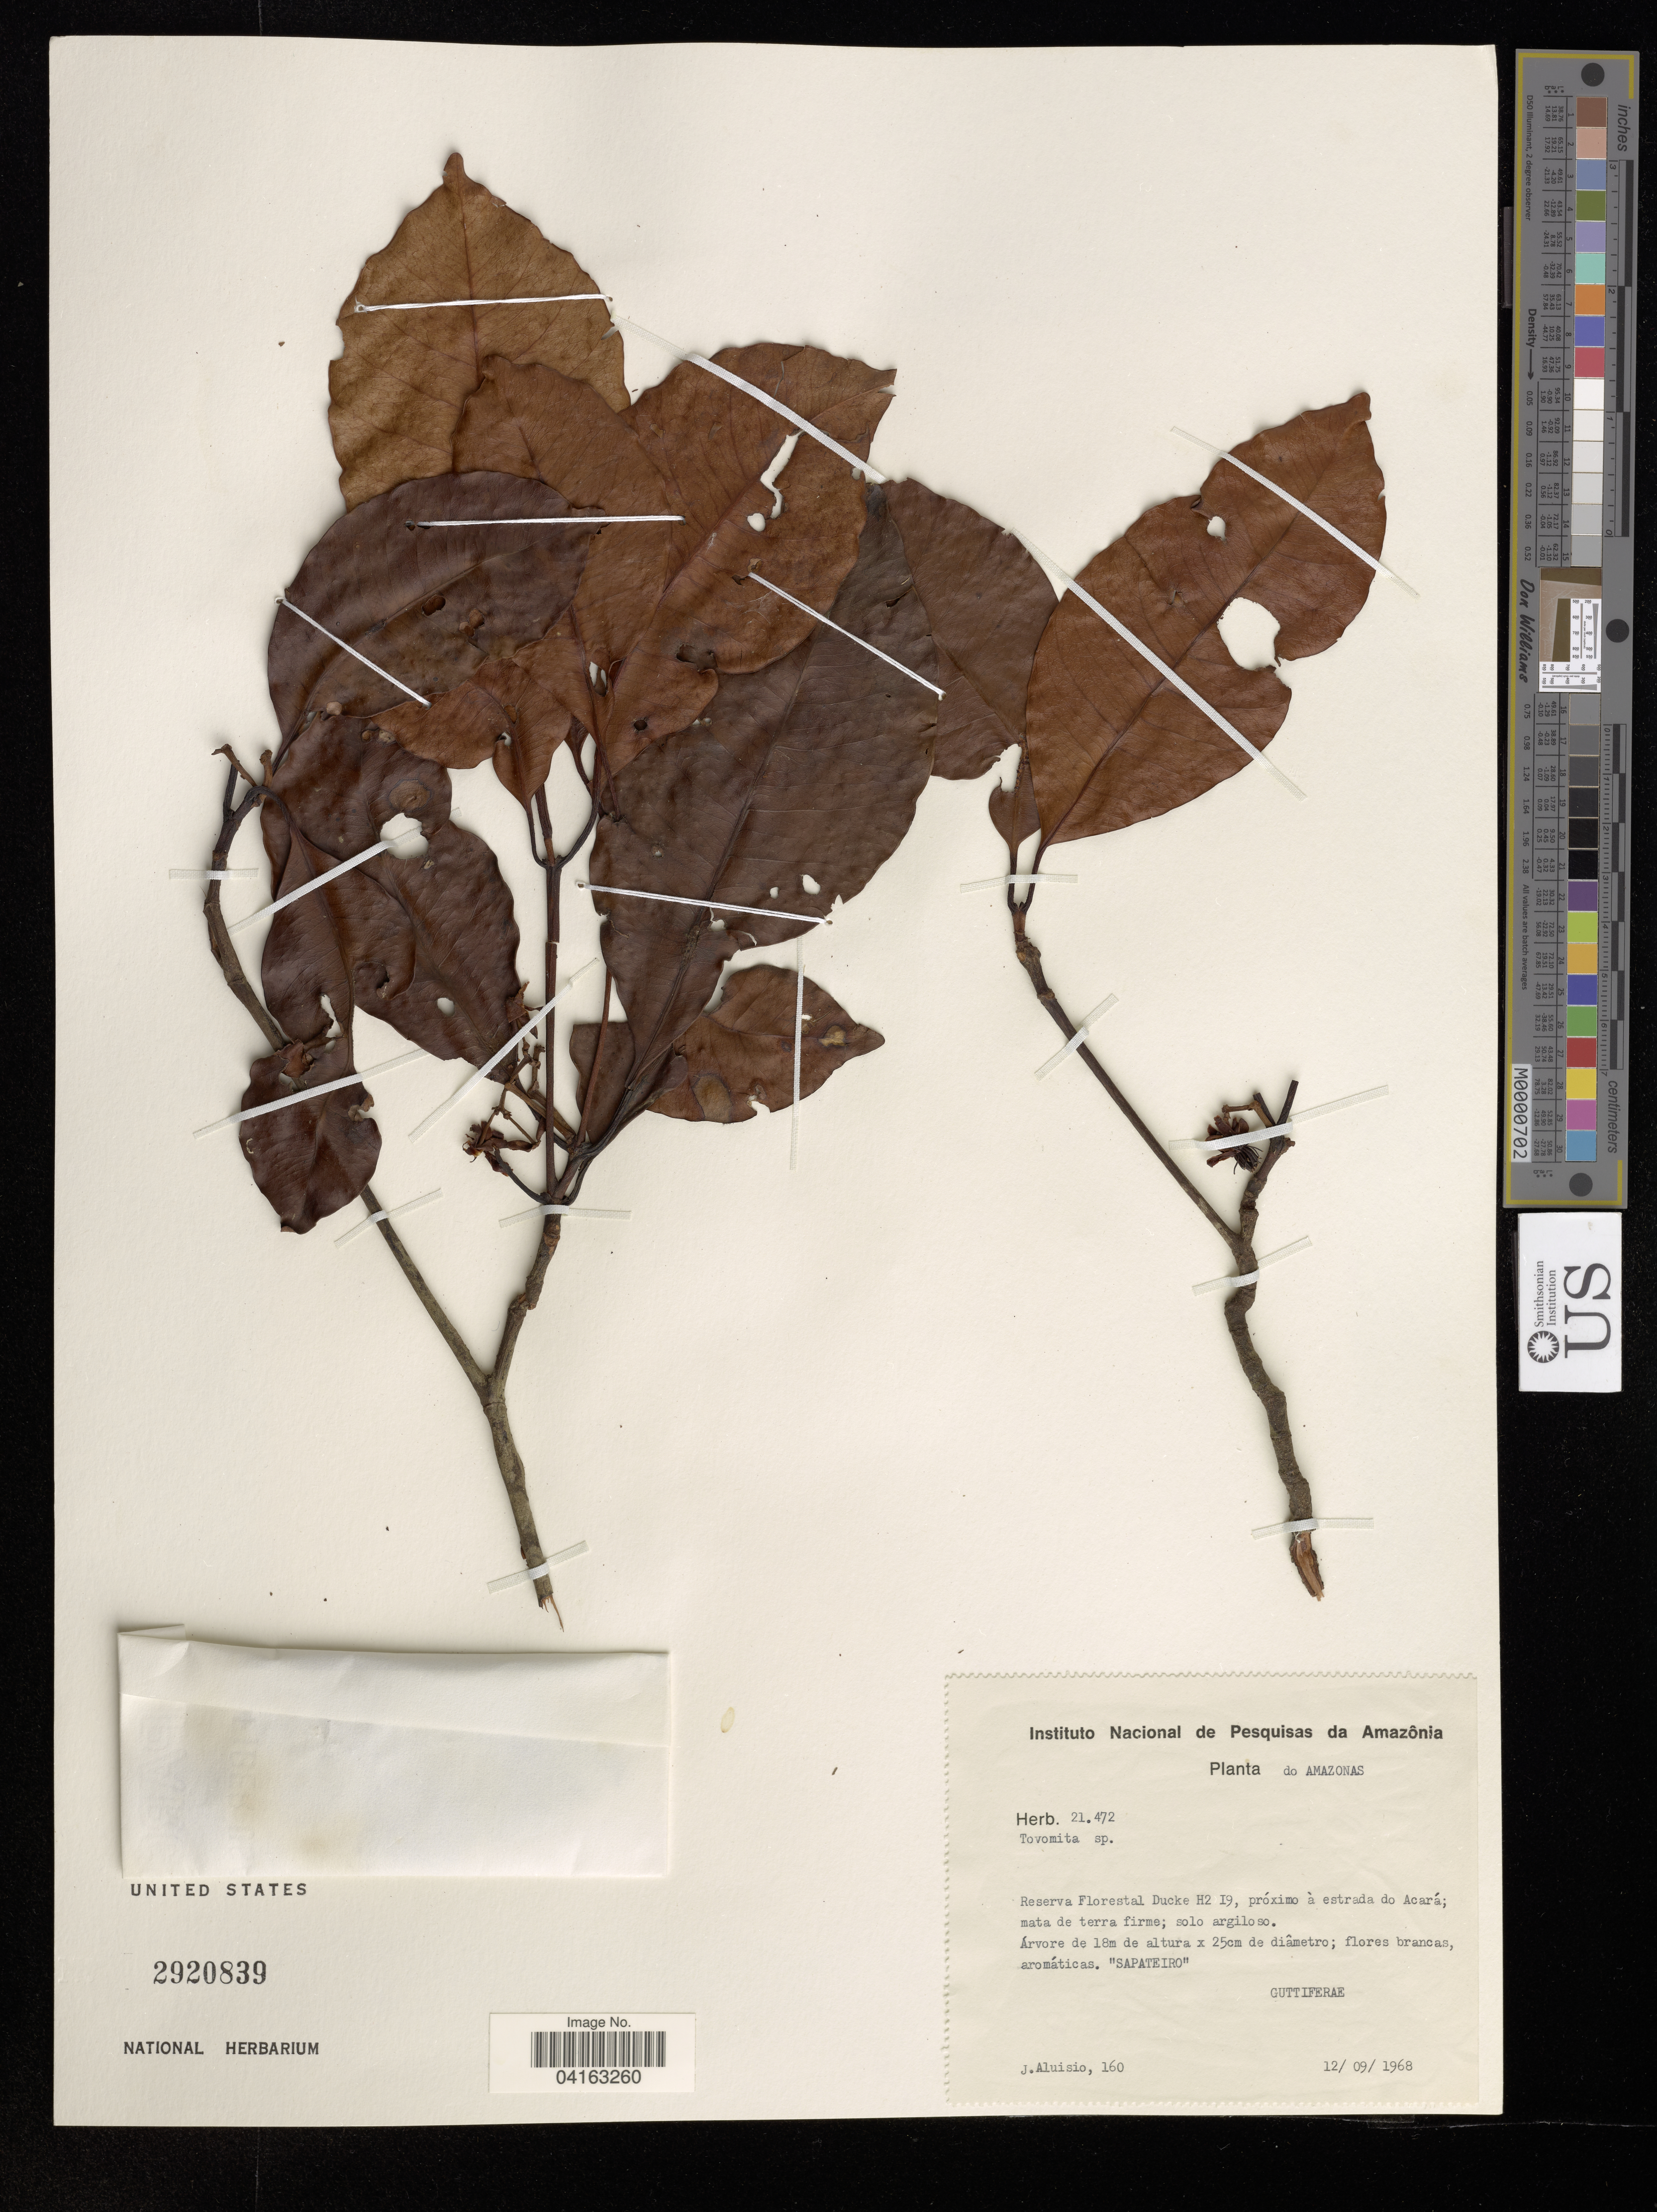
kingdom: Plantae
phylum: Tracheophyta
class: Magnoliopsida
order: Malpighiales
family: Clusiaceae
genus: Tovomita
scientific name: Tovomita sp.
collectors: J. Aluisio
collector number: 160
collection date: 1968-09-12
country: Brazil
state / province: Amazonas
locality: Reserva Florestal Ducke H2 I9. próximo à estrada do Acará.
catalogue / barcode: US 2920839